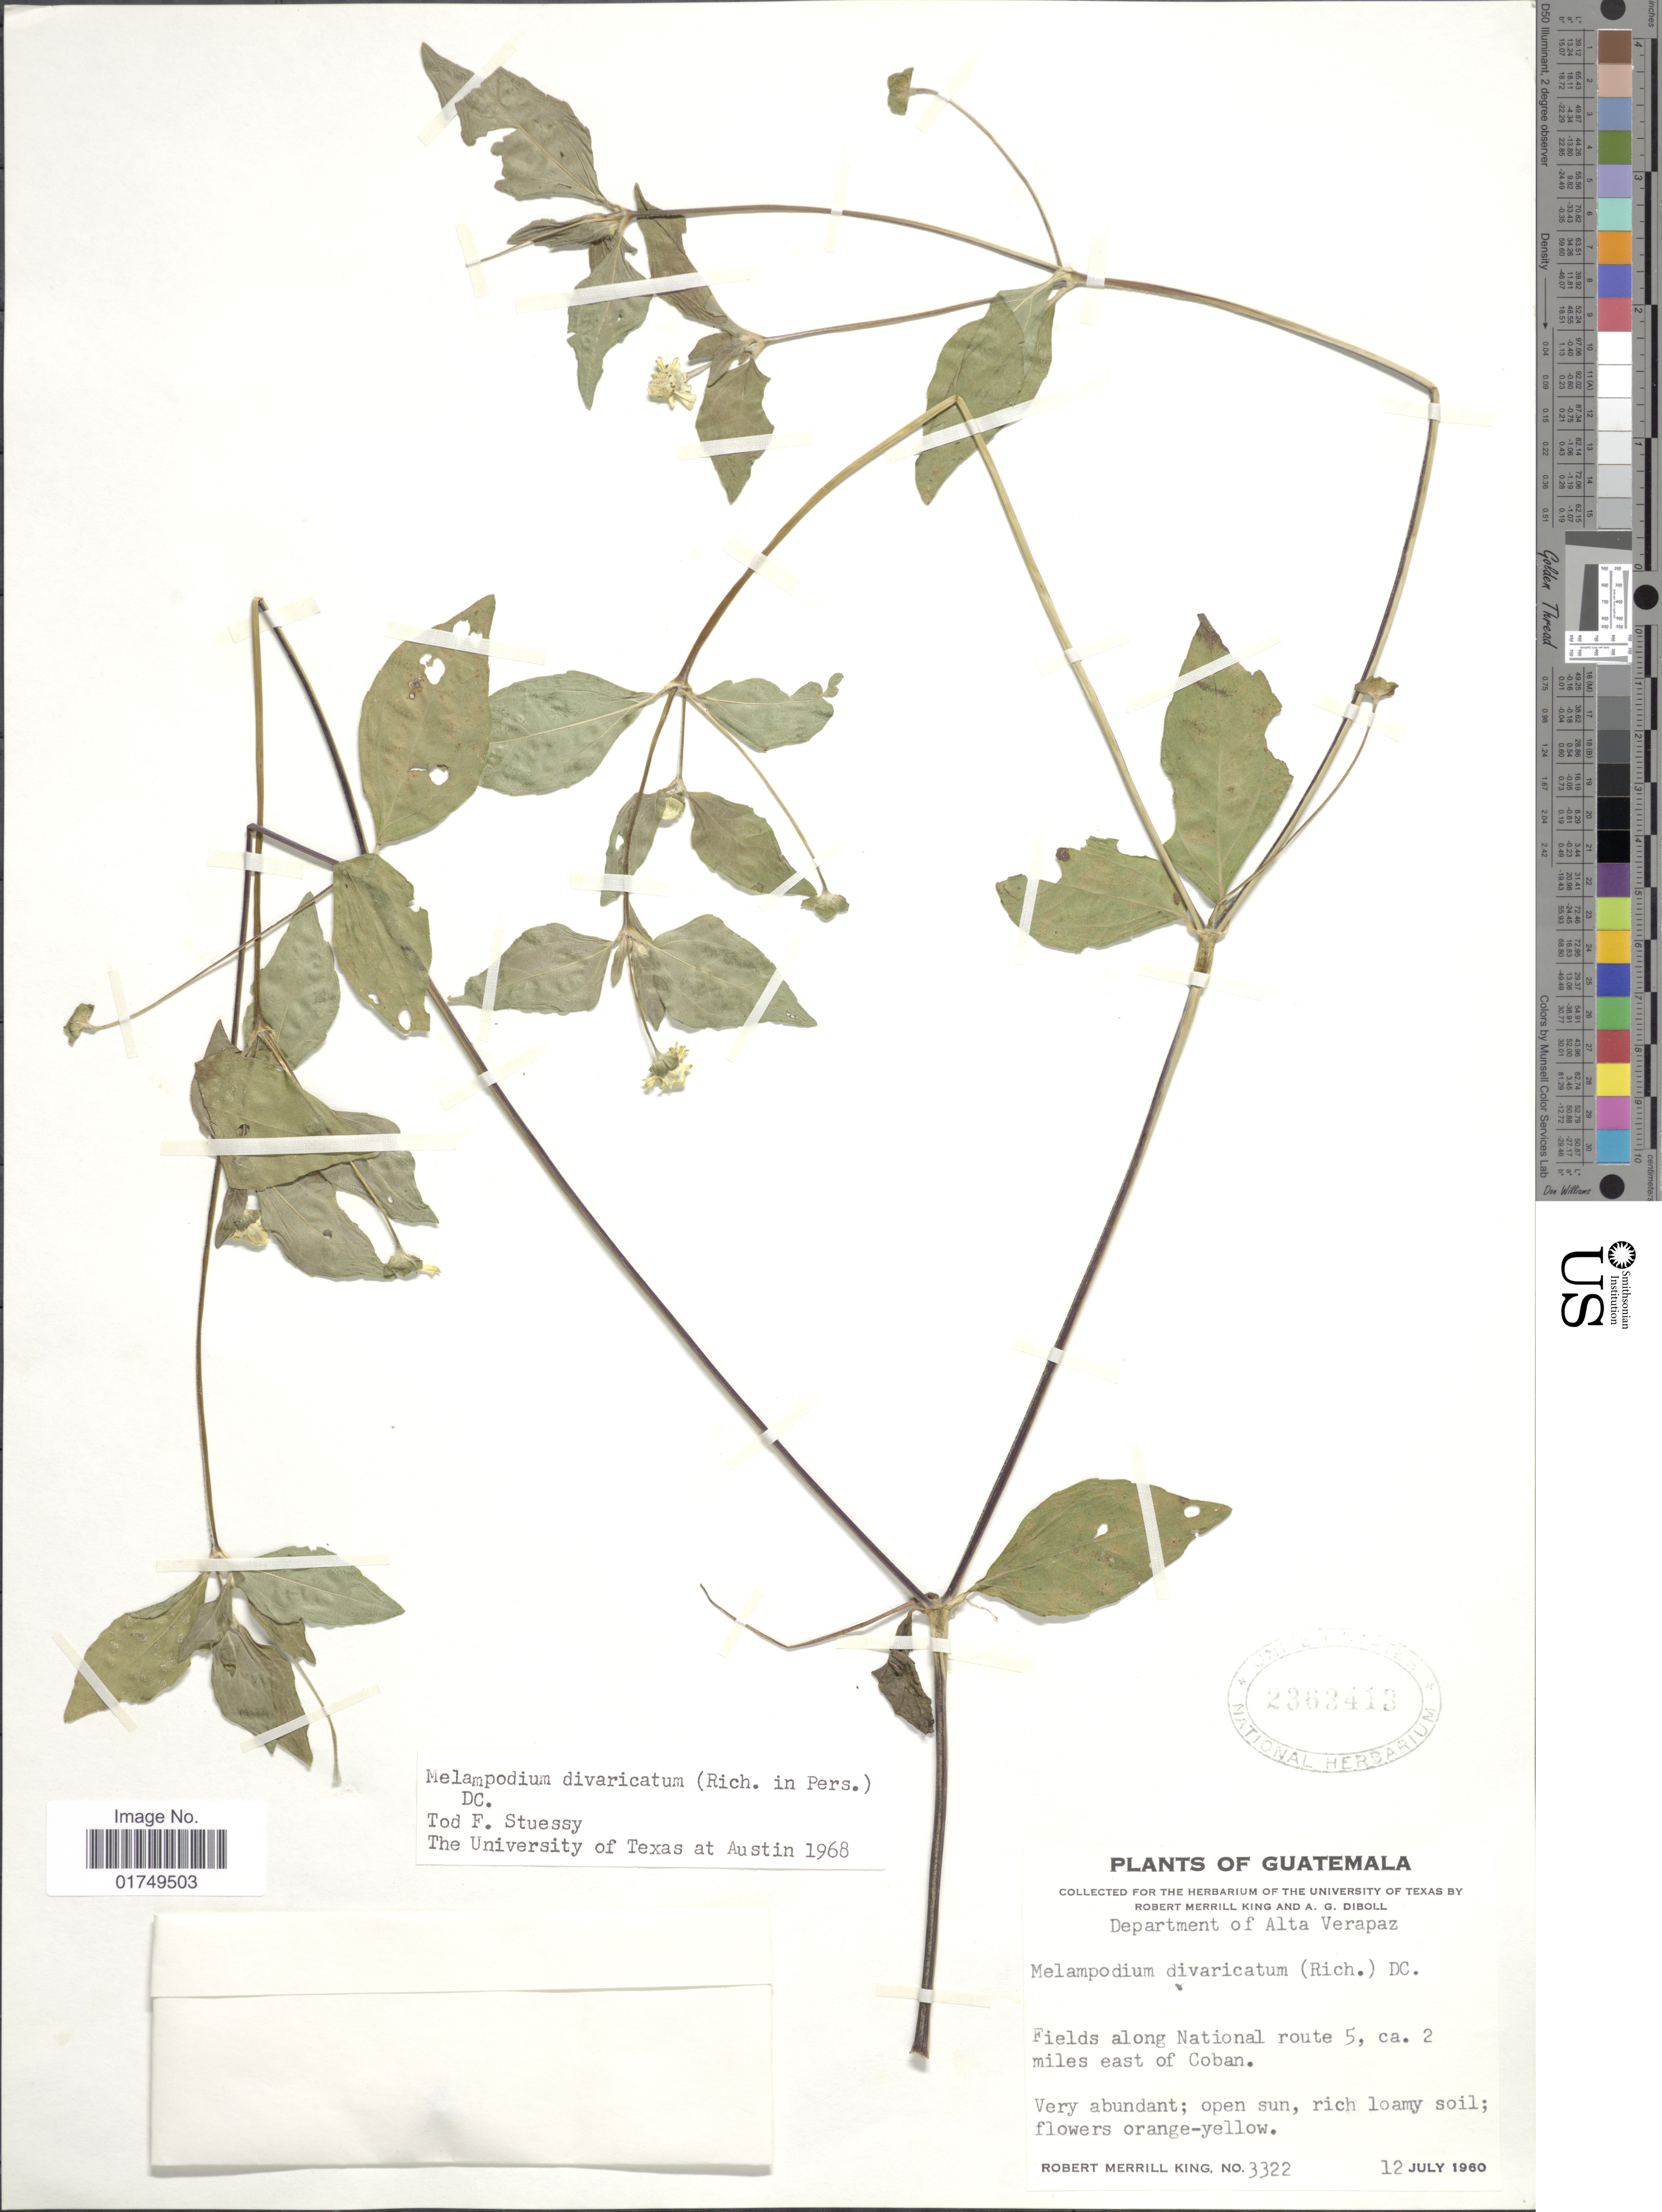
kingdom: Plantae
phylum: Tracheophyta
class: Magnoliopsida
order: Asterales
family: Asteraceae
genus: Melampodium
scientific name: Melampodium divaricatum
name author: (Rich.) DC.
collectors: R. M. King & A. Diboll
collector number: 3322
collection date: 1960-07-12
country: Guatemala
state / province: Alta Verapaz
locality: Department Alta Verapaz, Fields along National route 5, ca. 2 miles east of Coban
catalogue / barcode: US 2363413